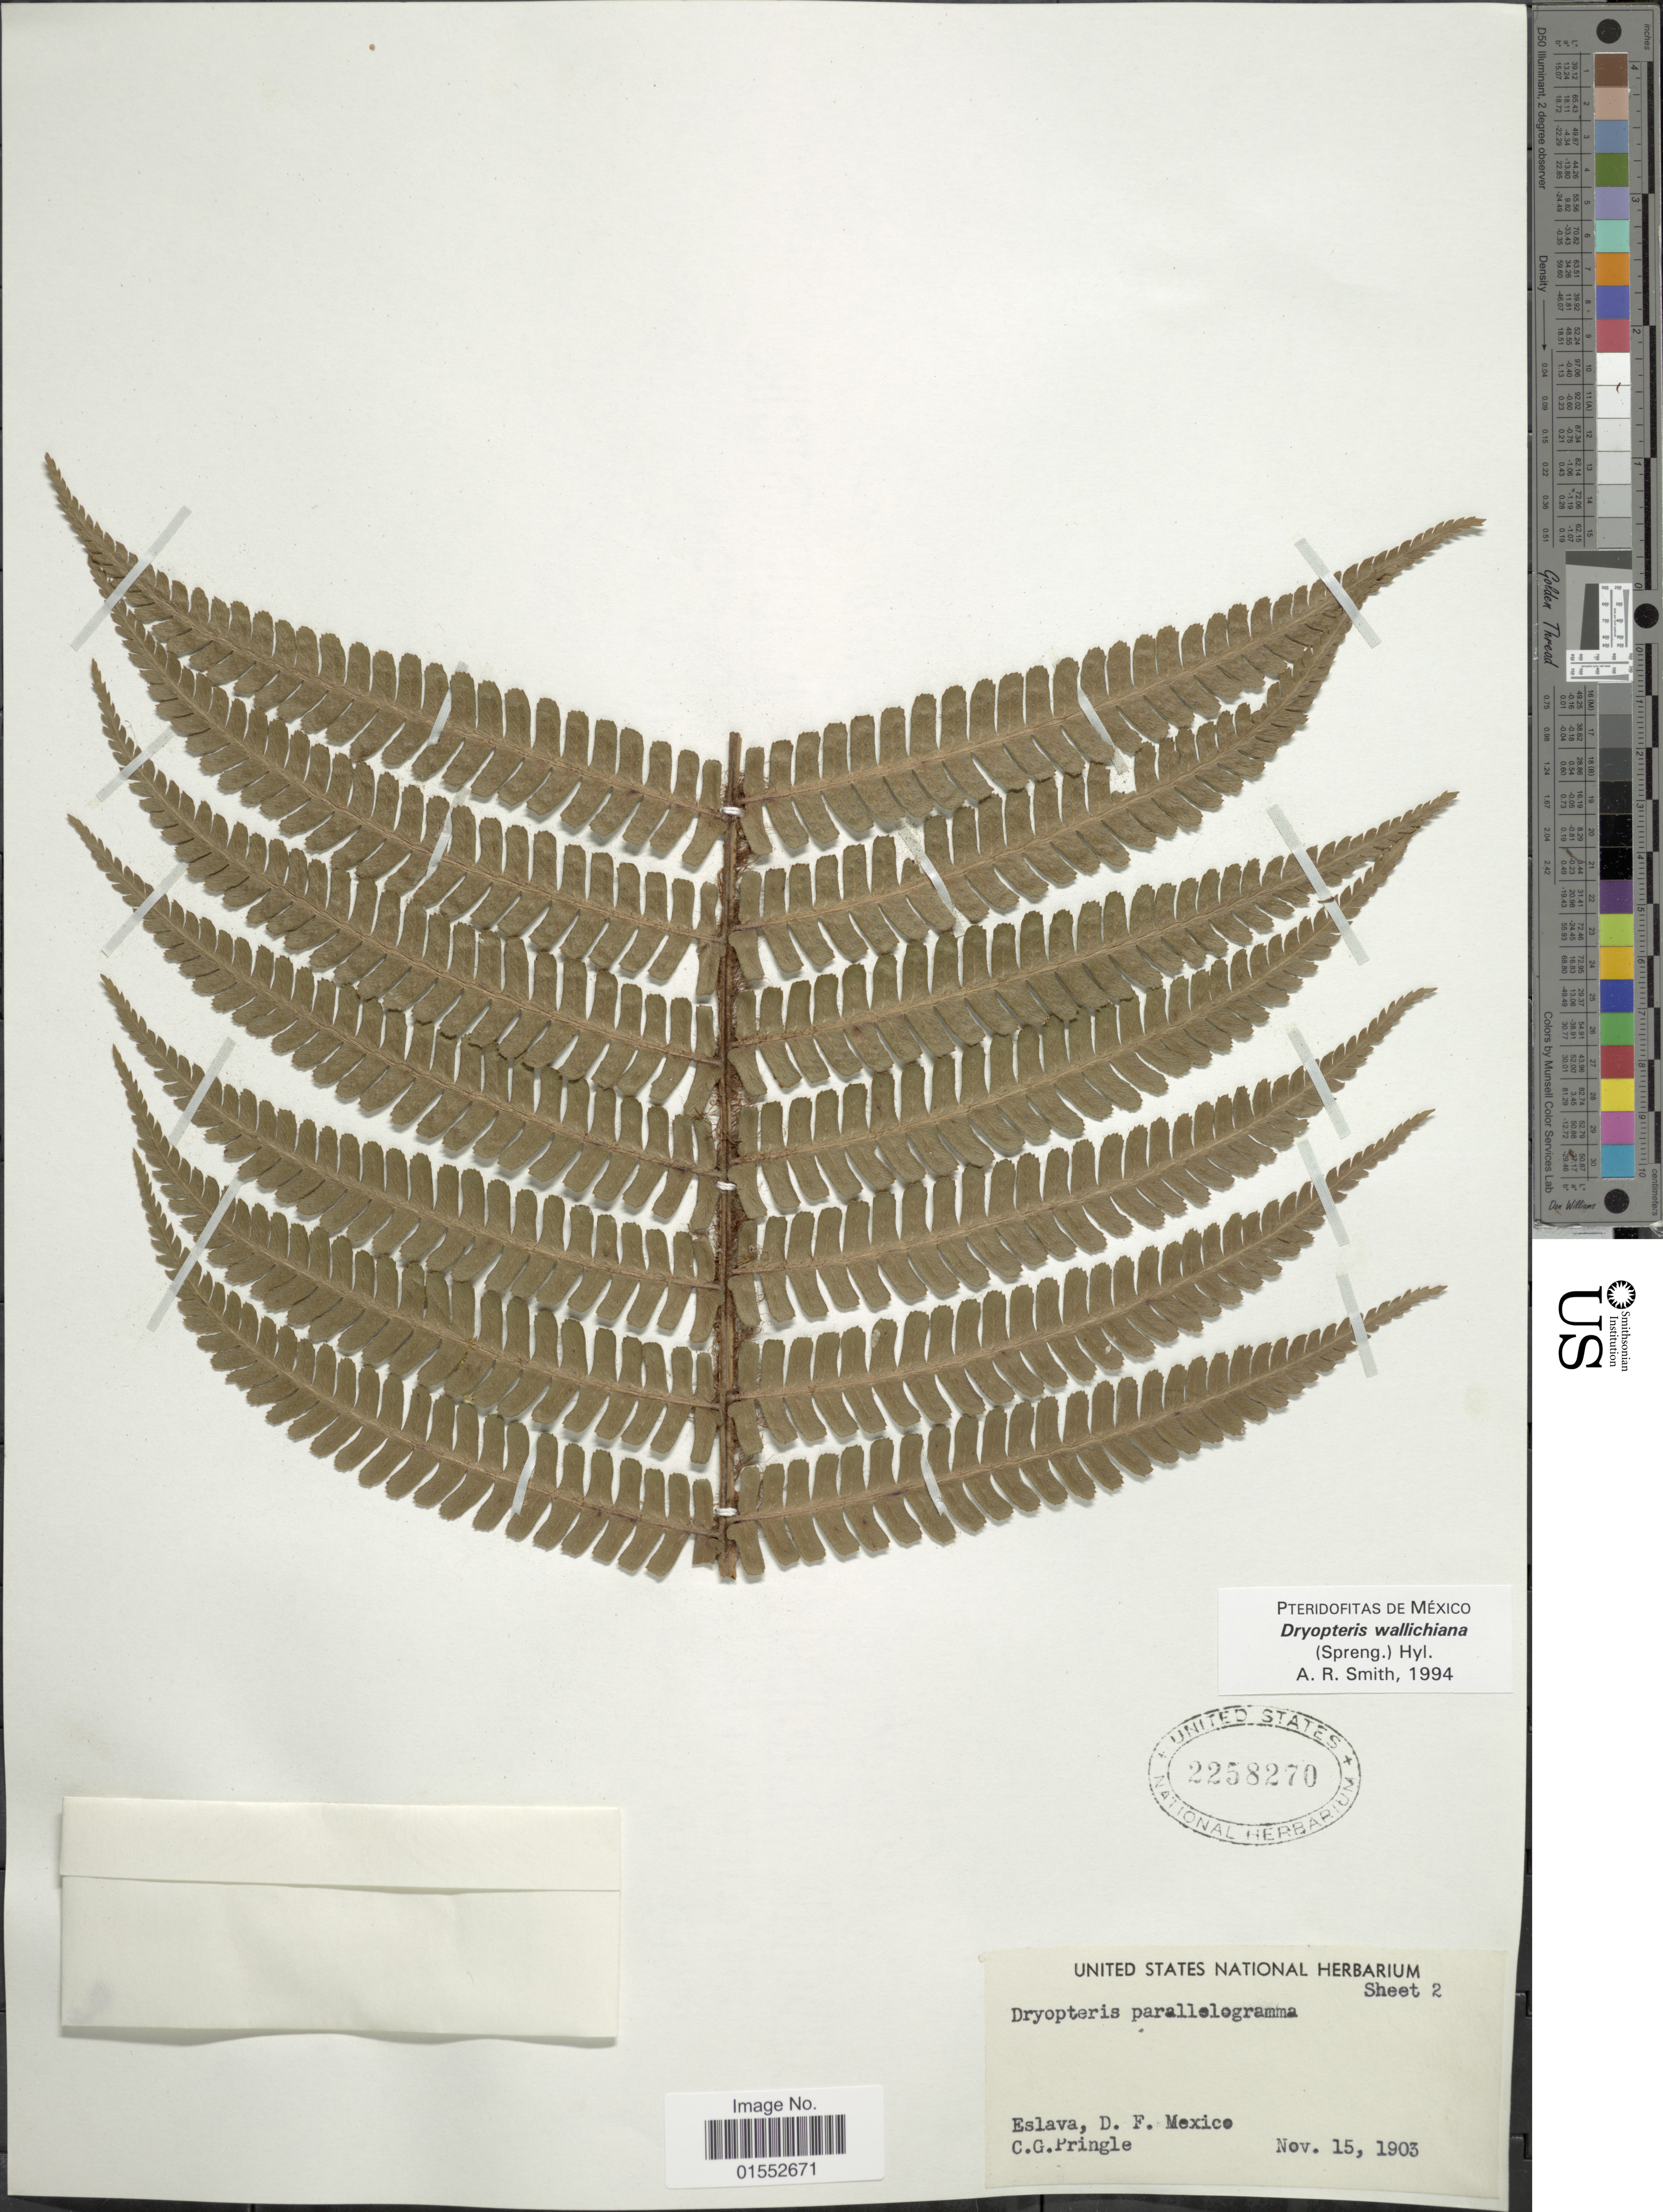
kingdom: Plantae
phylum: Tracheophyta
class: Polypodiopsida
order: Polypodiales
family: Dryopteridaceae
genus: Dryopteris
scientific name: Dryopteris wallichiana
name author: (Spreng.) Hyl.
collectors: C. G. Pringle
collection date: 1903-11-15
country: Mexico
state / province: Distrito Federal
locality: Eslava, D.F. Mexico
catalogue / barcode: US 2258270